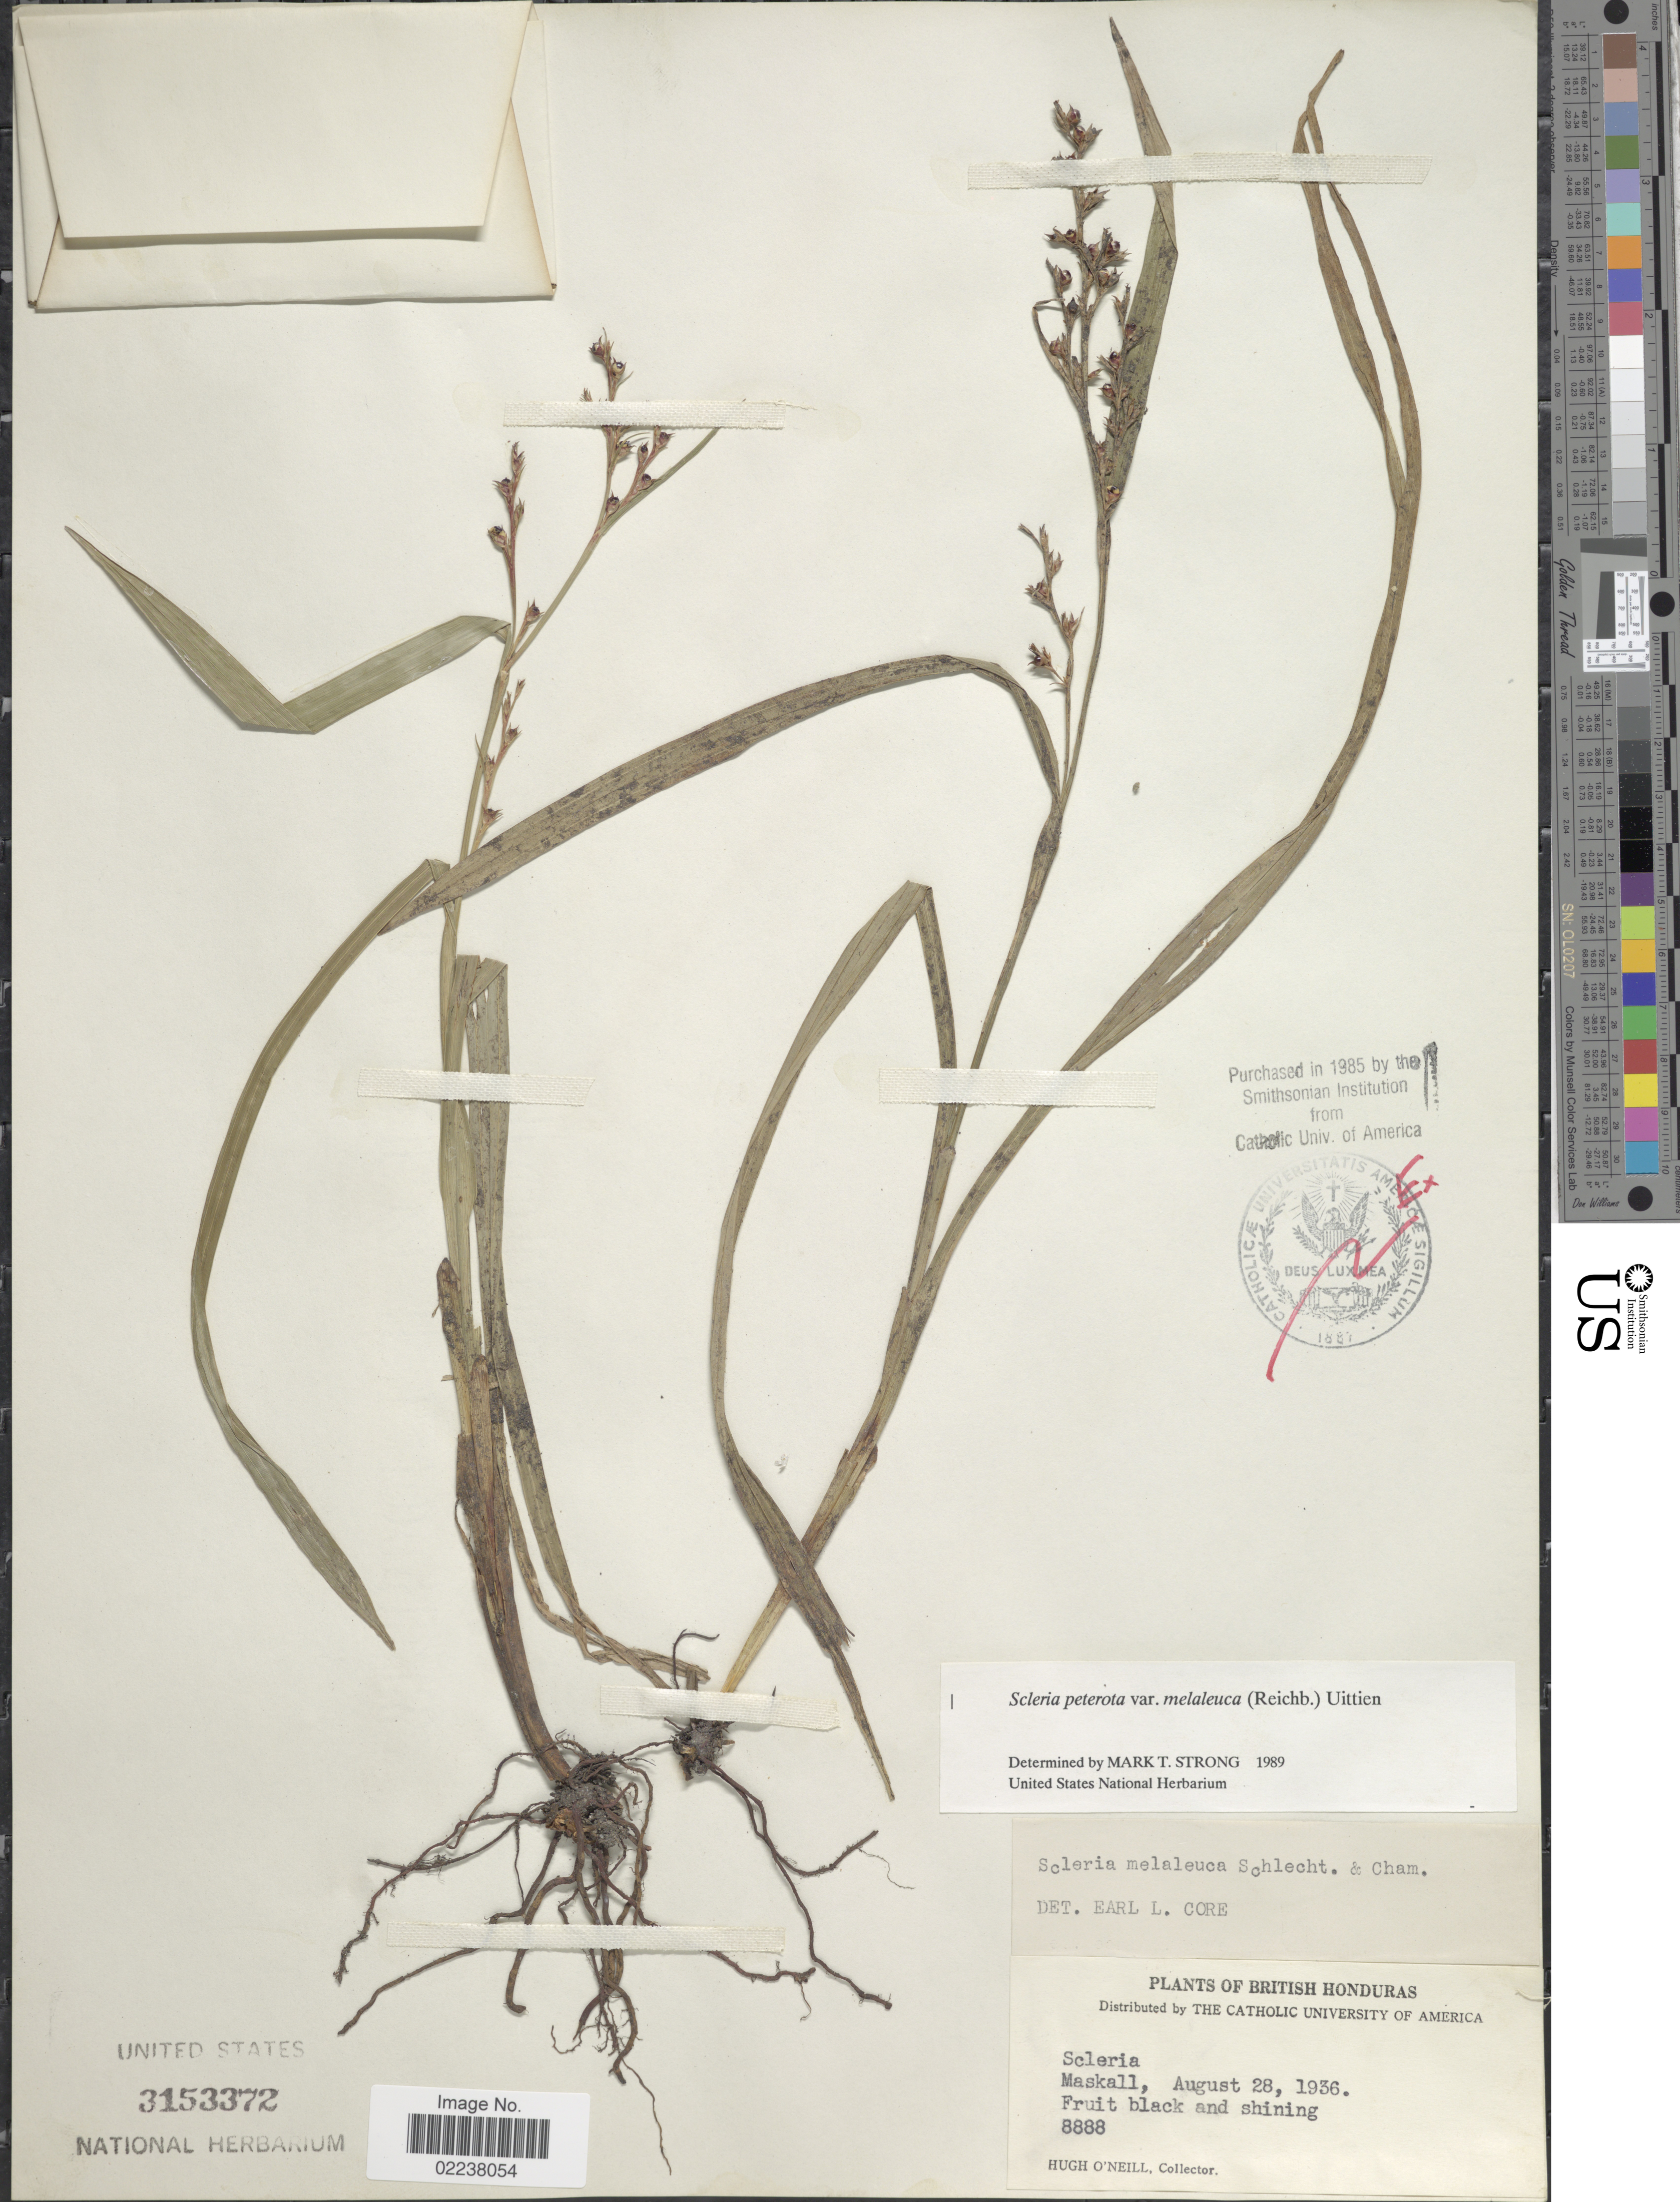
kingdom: Plantae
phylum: Tracheophyta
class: Liliopsida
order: Poales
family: Cyperaceae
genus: Scleria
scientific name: Scleria gaertneri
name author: Raddi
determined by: Strong, Mark T., (BOT), Smithsonian Institution - National Museum of Natural History (UNITED STATES)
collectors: H. O'Neill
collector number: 8888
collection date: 1936-08-28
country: Belize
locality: British Honduras, Maskall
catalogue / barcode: US 3153372